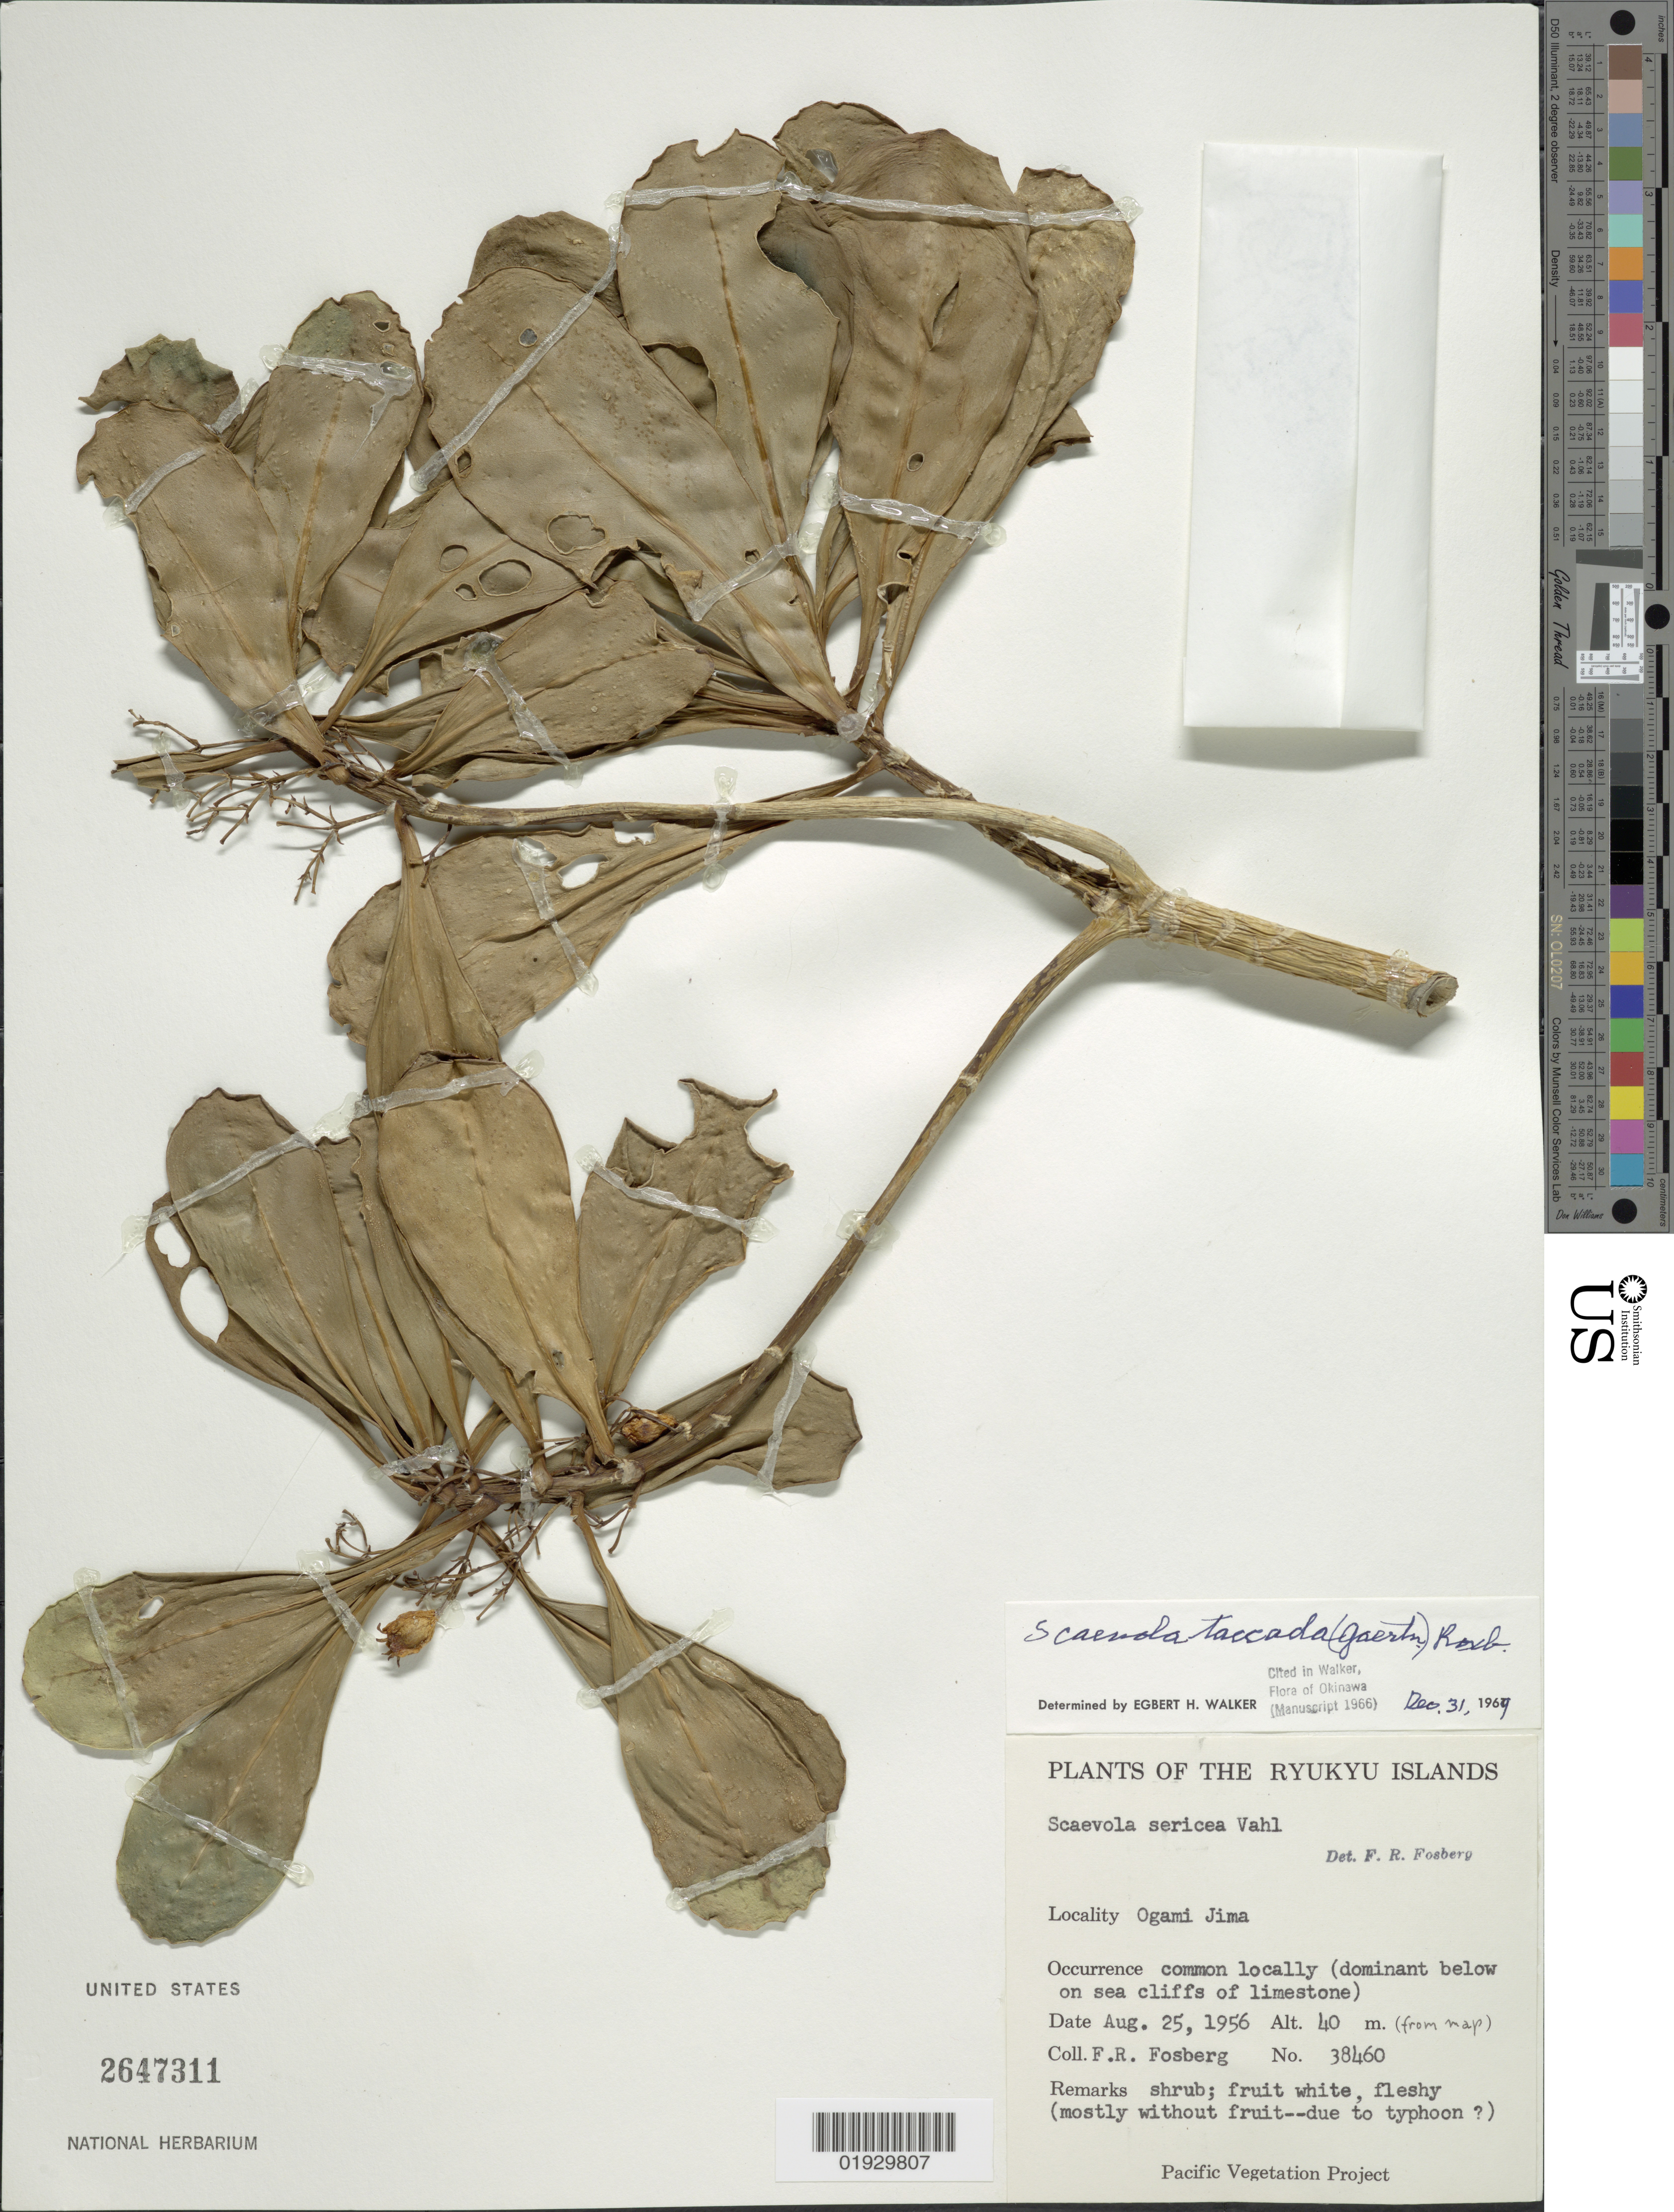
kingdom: Plantae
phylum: Tracheophyta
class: Magnoliopsida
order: Asterales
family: Goodeniaceae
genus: Scaevola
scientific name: Scaevola taccada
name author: (Gaertn.) Roxb.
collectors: F. R. Fosberg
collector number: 38460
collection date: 1956-08-25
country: Japan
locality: Ryukyu Islands. Ogami Jima.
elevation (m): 40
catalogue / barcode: US 2647311